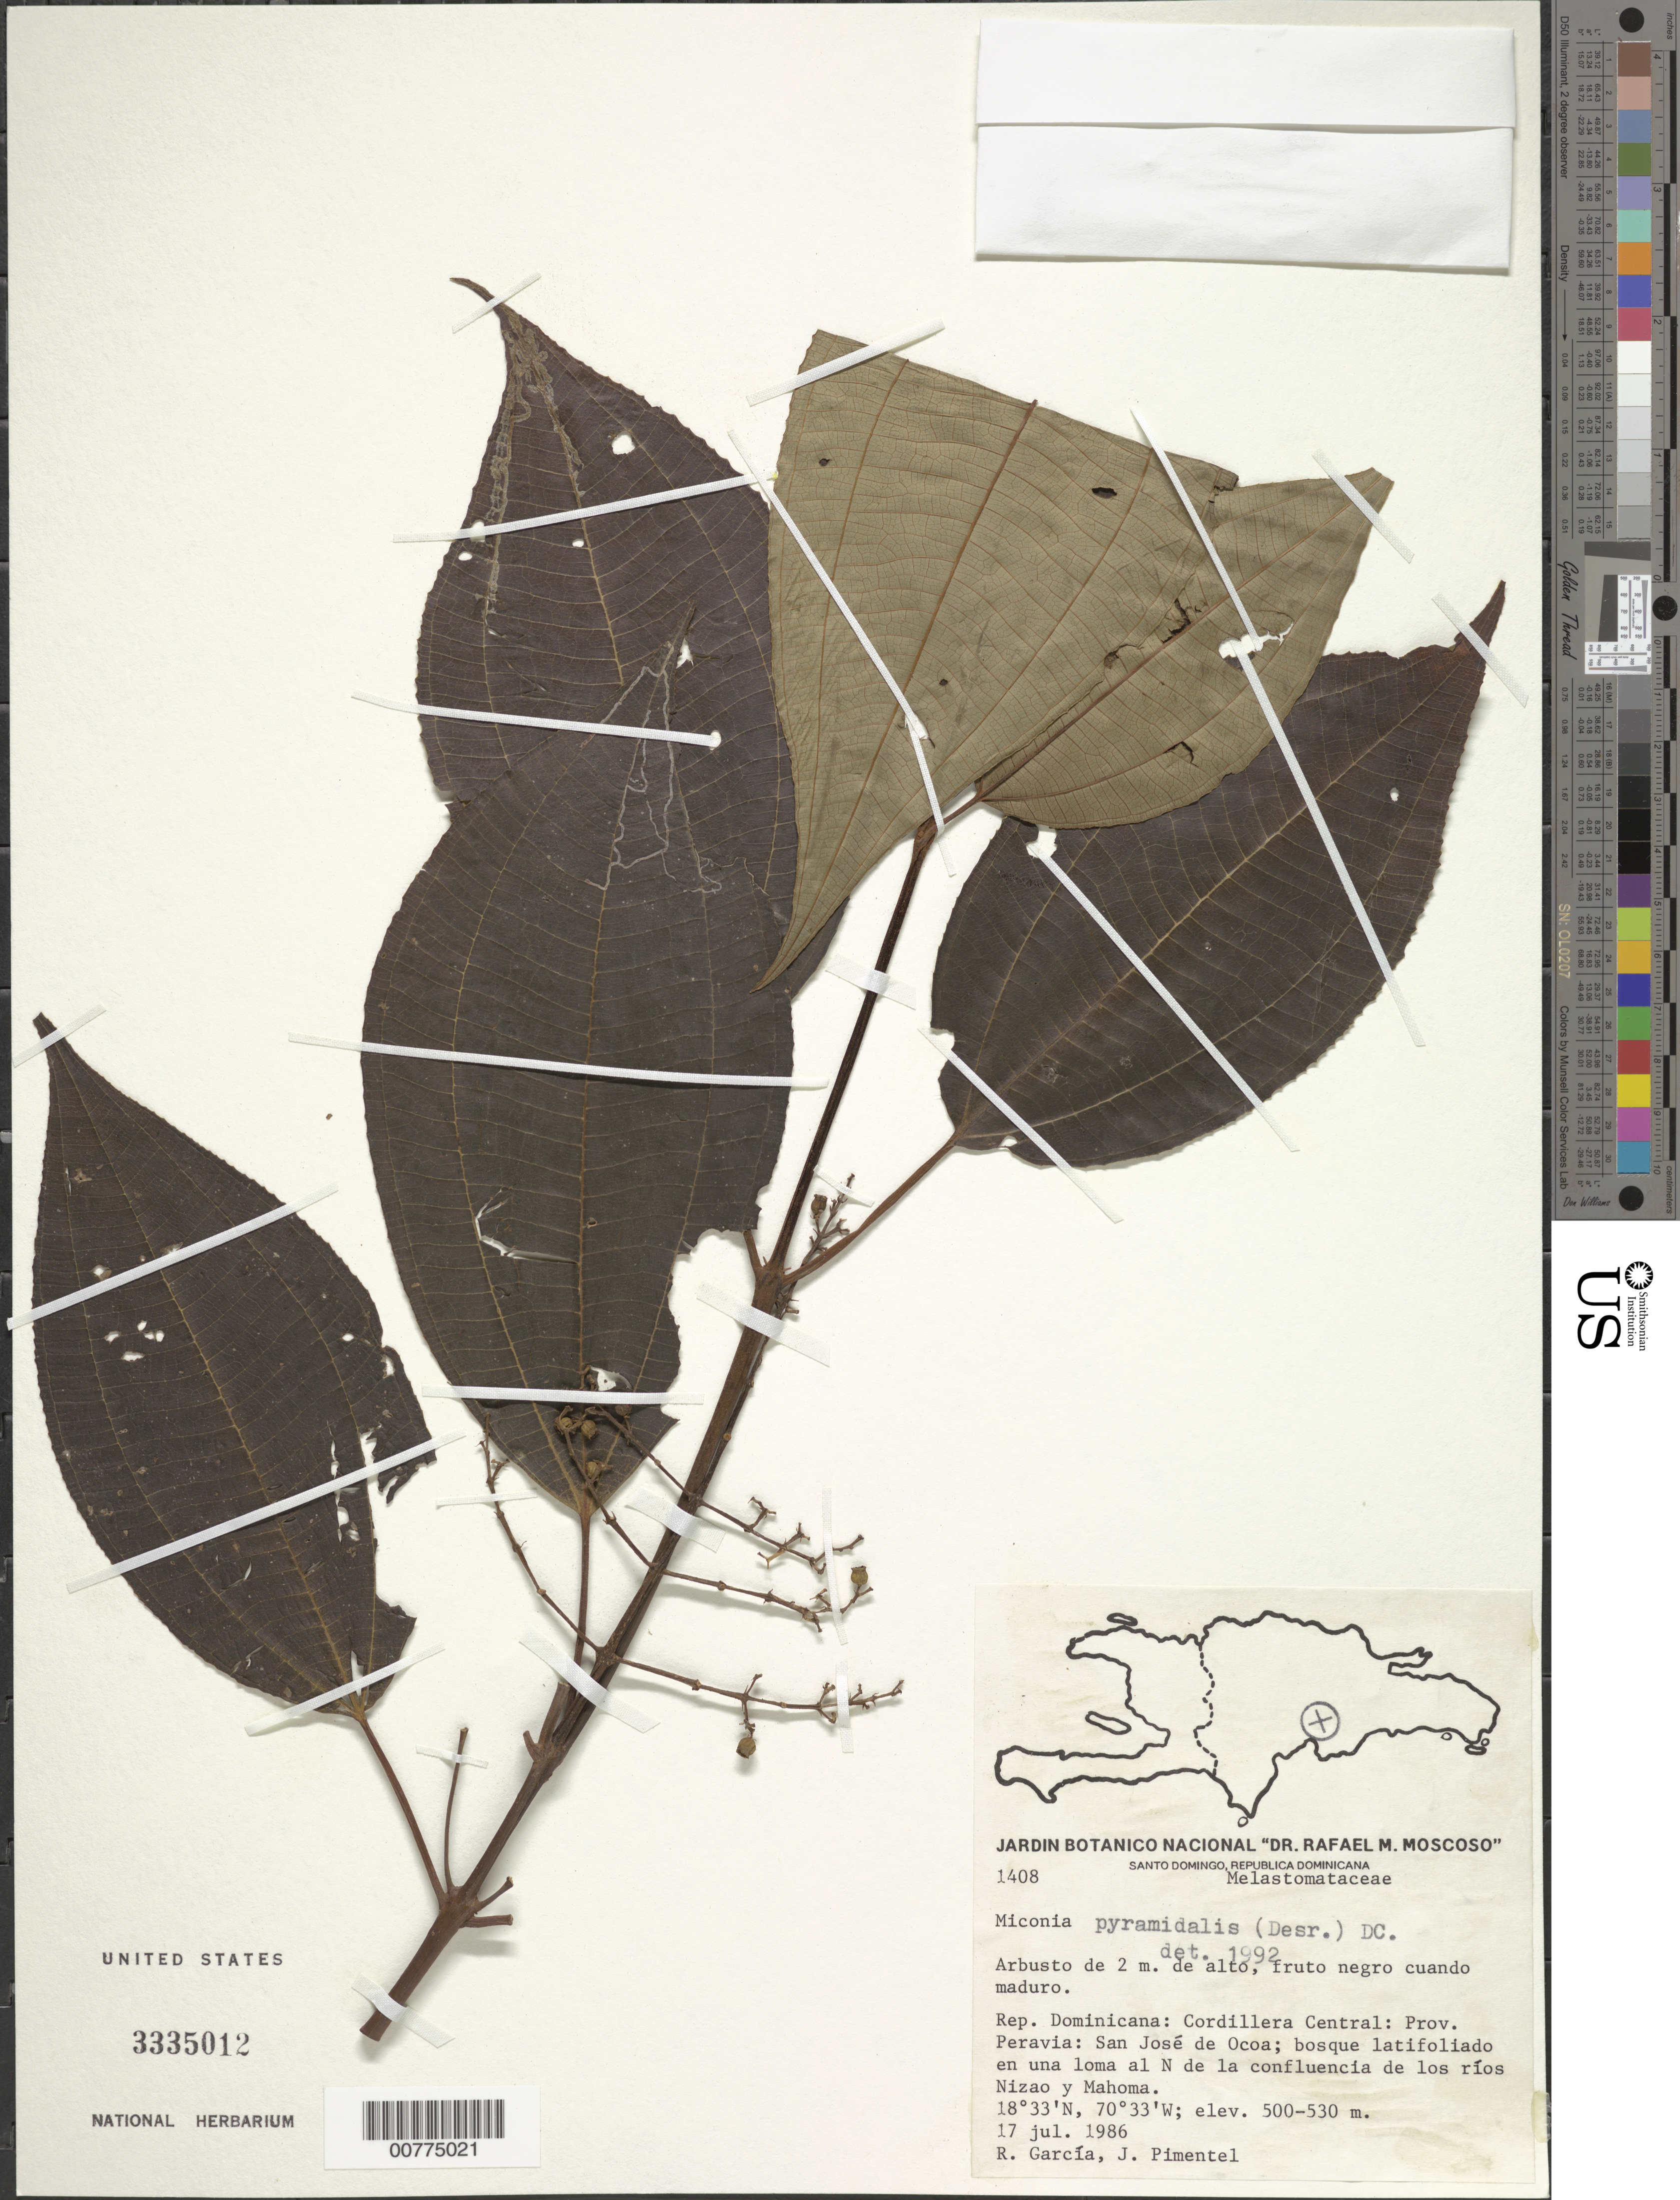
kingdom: Plantae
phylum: Tracheophyta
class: Magnoliopsida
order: Myrtales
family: Melastomataceae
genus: Miconia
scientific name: Miconia pyramidalis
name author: (Desr.) DC.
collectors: R. G. García & J. Pimentel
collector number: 1408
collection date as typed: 17 Jul 1986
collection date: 1986-07-17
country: Dominican Republic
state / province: Peravia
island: Hispaniola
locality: Cordillera Central, San José de Ocoa, in a hill N of confluence Nizao and Mahoma rivers.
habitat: Broadleaf forest.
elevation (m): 500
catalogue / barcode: US 3335012